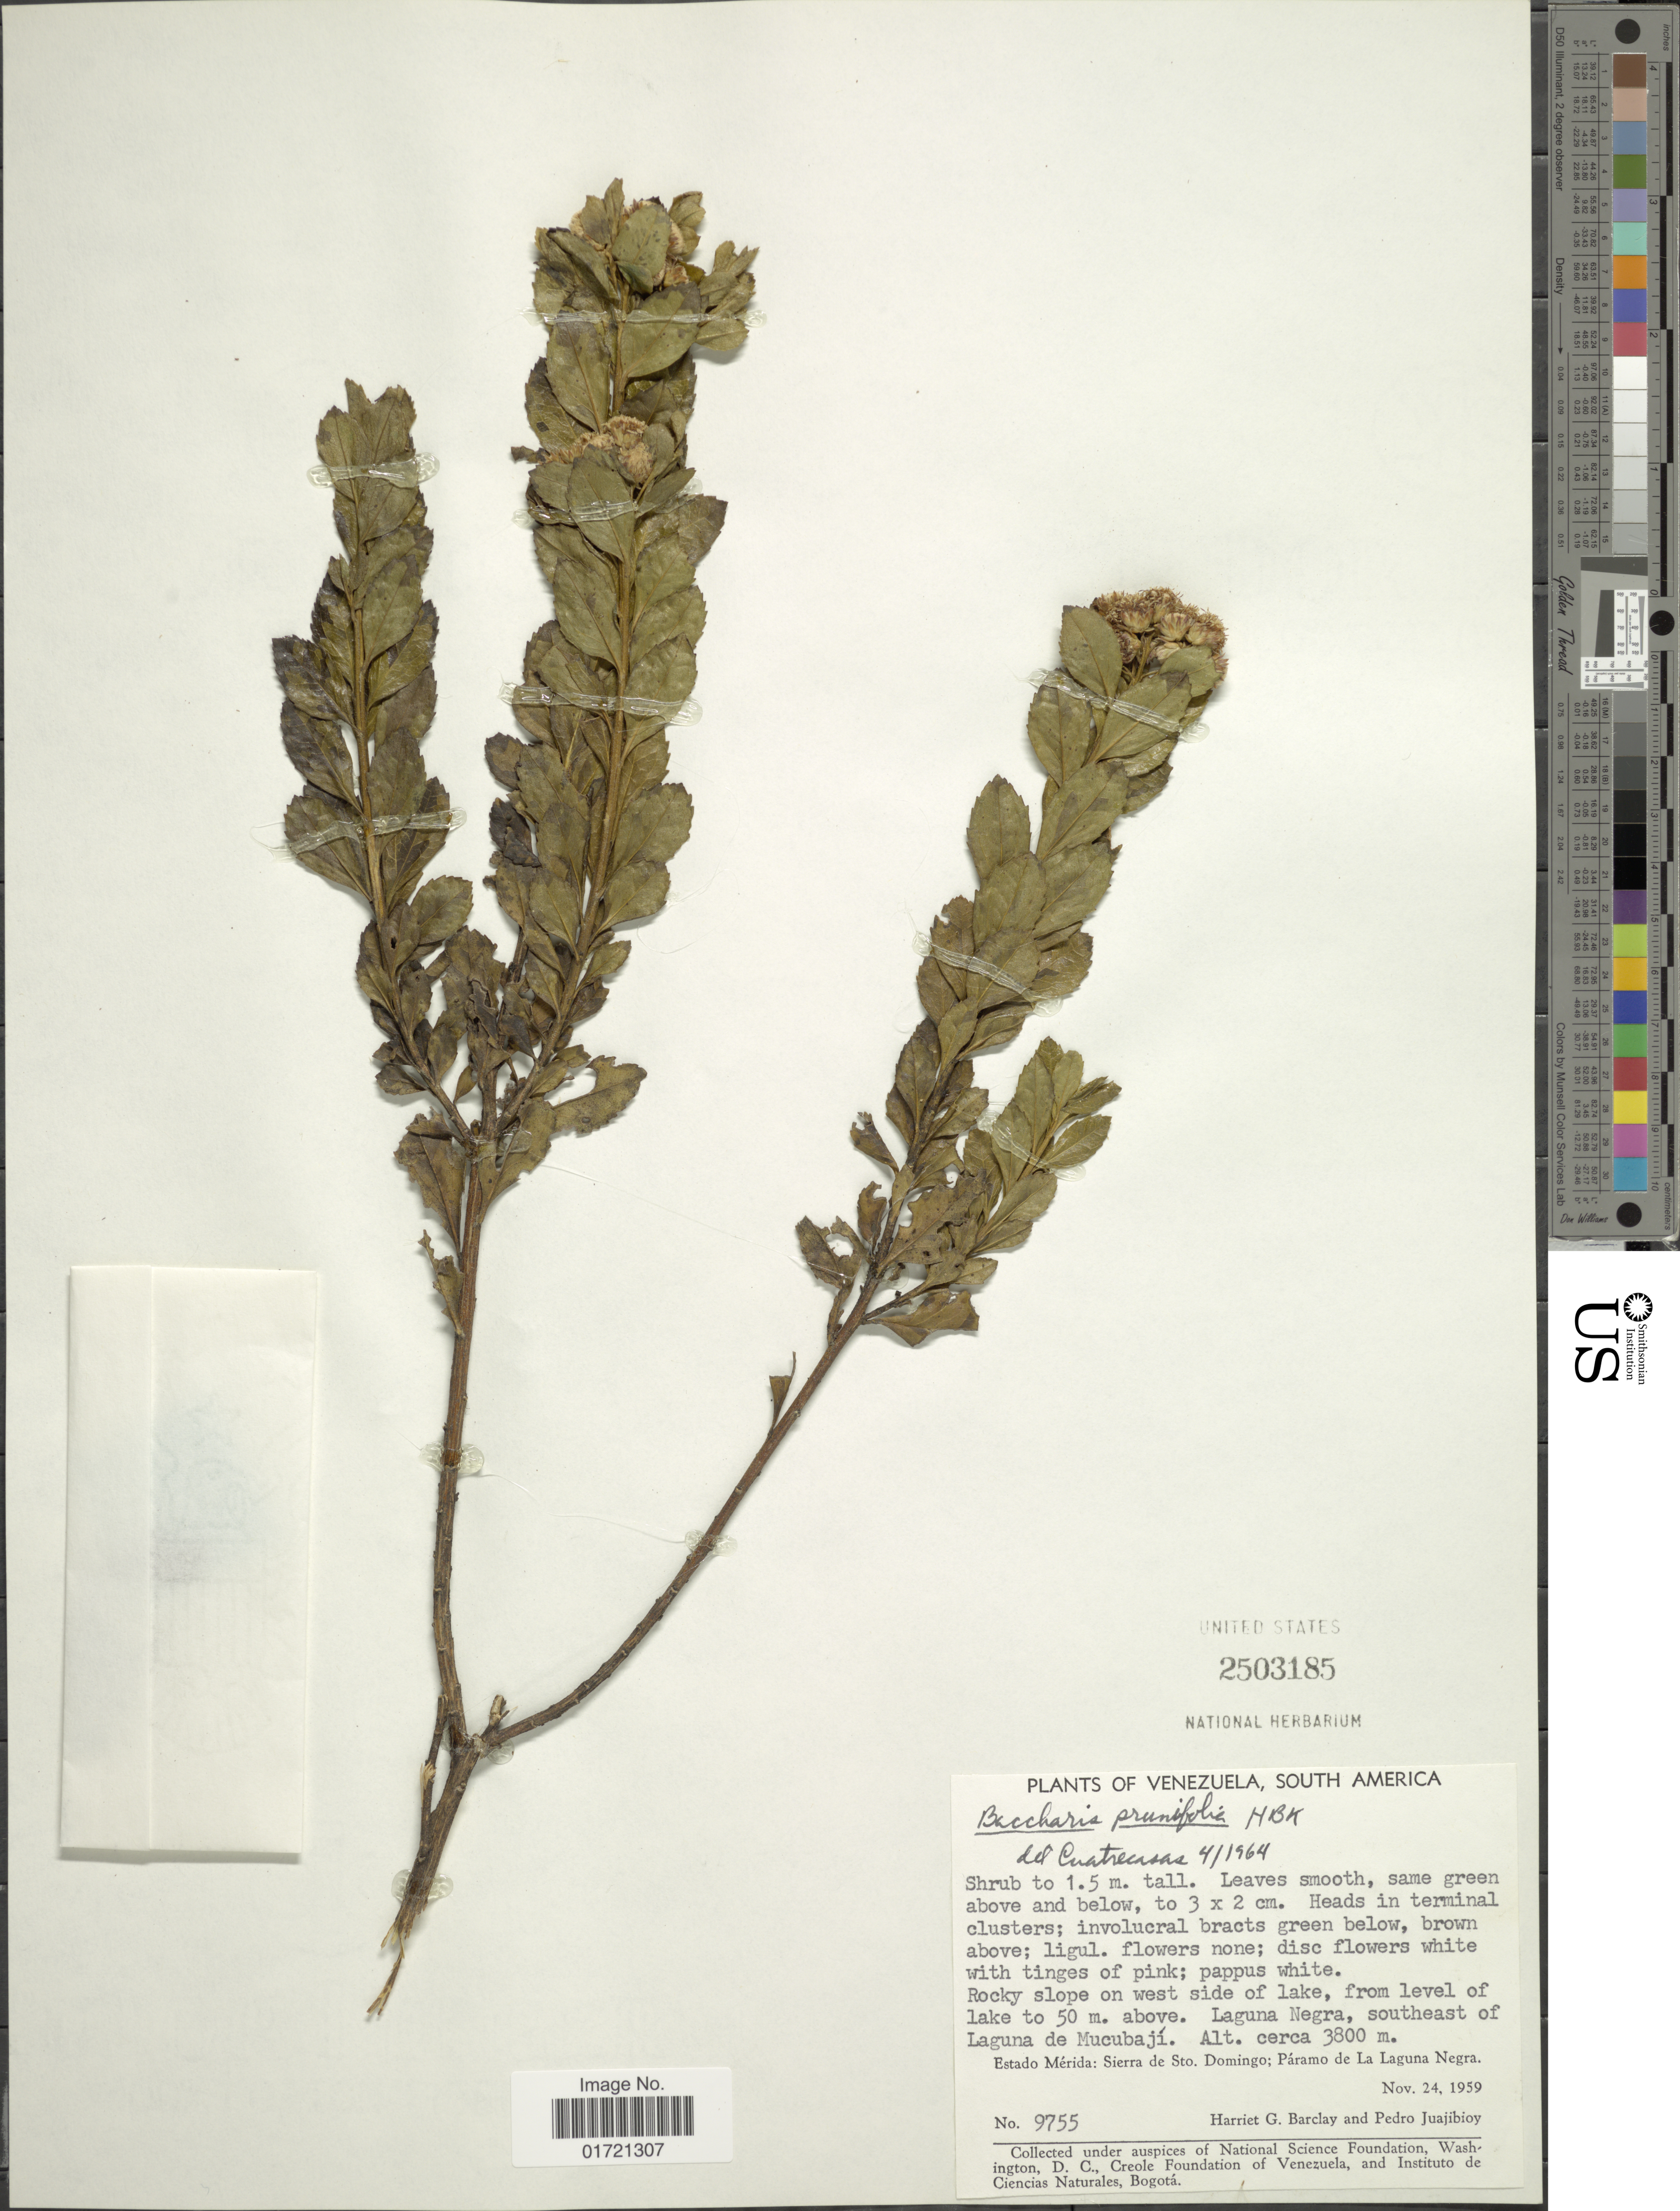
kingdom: Plantae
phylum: Tracheophyta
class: Magnoliopsida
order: Asterales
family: Asteraceae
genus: Baccharis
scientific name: Baccharis prunifolia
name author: Kunth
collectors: H. G. Barclay & P. Juajibioy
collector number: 9755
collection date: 1959-11-24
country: Venezuela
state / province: Mérida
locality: Rocky slope on west side of lake, from level of lake to 50 m. above. Laguna Negra, southeast of Laguna de Mucubají. Estado Mérida: Sierra de Sto. Domingo; Páramo de La Laguna Negra.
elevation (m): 3800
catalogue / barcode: US 2503185